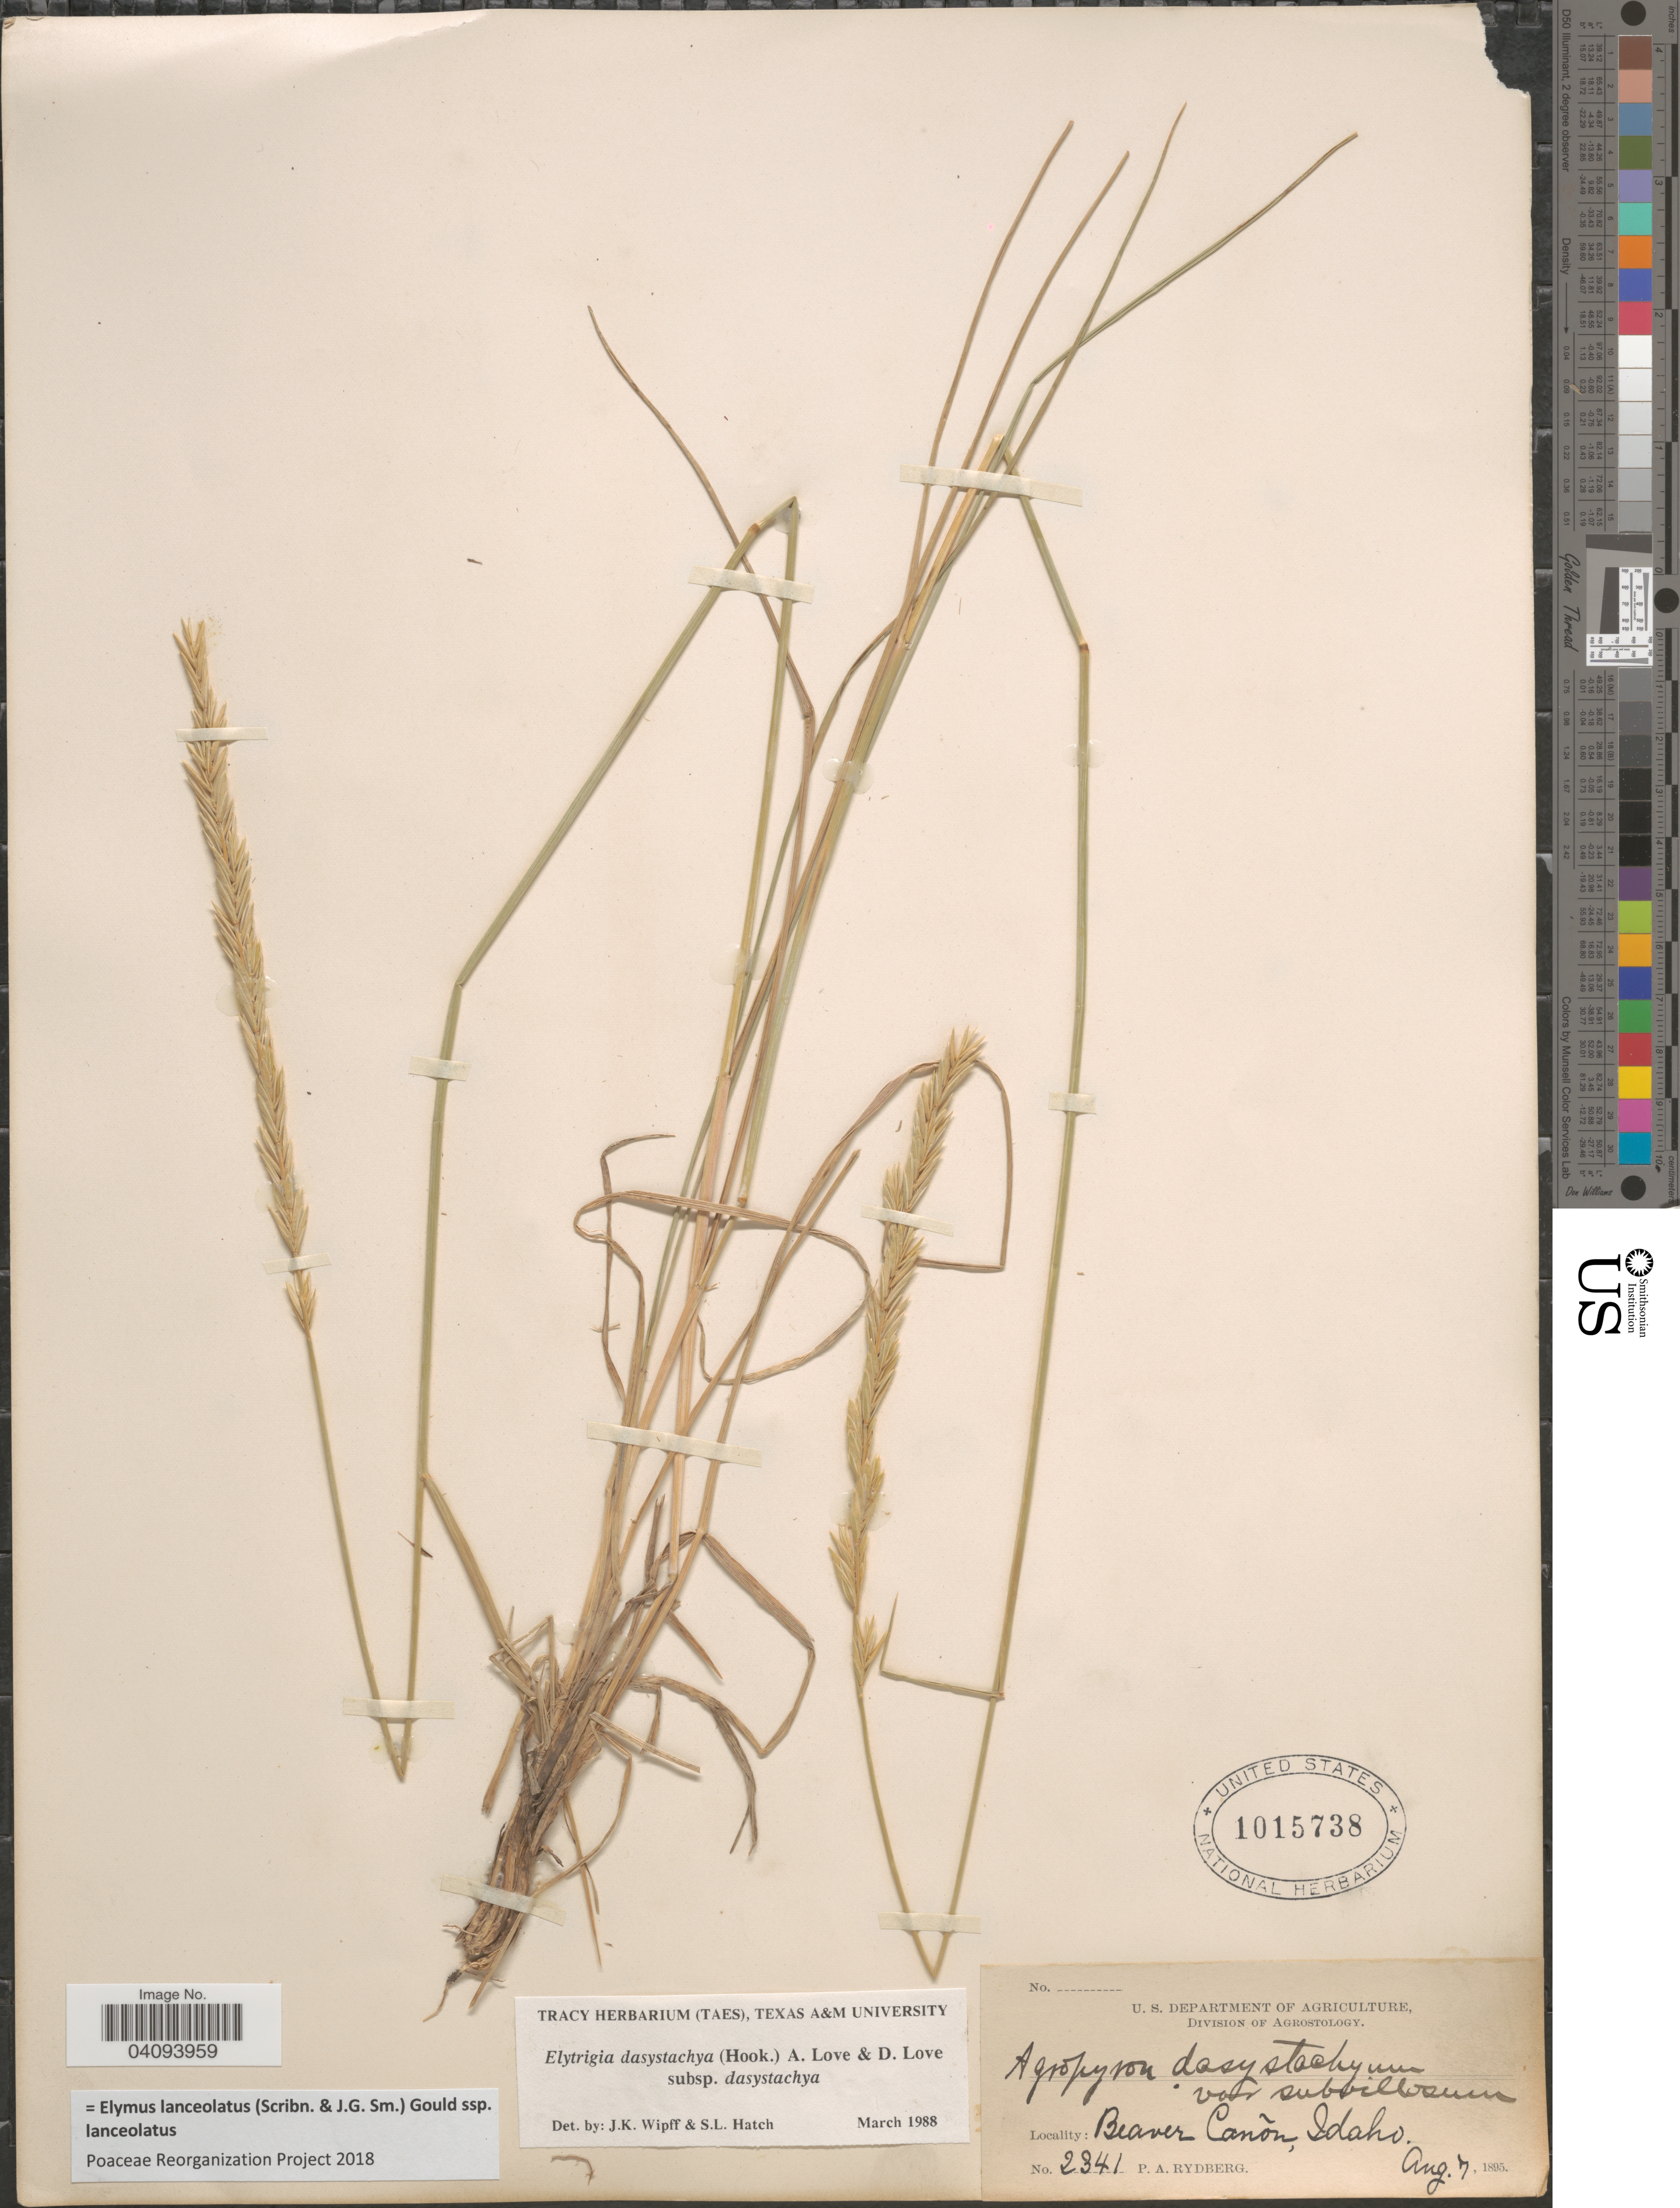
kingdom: Plantae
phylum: Tracheophyta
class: Liliopsida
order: Poales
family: Poaceae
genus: Elymus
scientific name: Elymus lanceolatus subsp. lanceolatus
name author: (Scribn. & J.G. Sm.) Gould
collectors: P. A. Rydberg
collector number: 2341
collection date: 1895-08-07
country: United States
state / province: Idaho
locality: Beaver Cañon.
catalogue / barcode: US 1015738